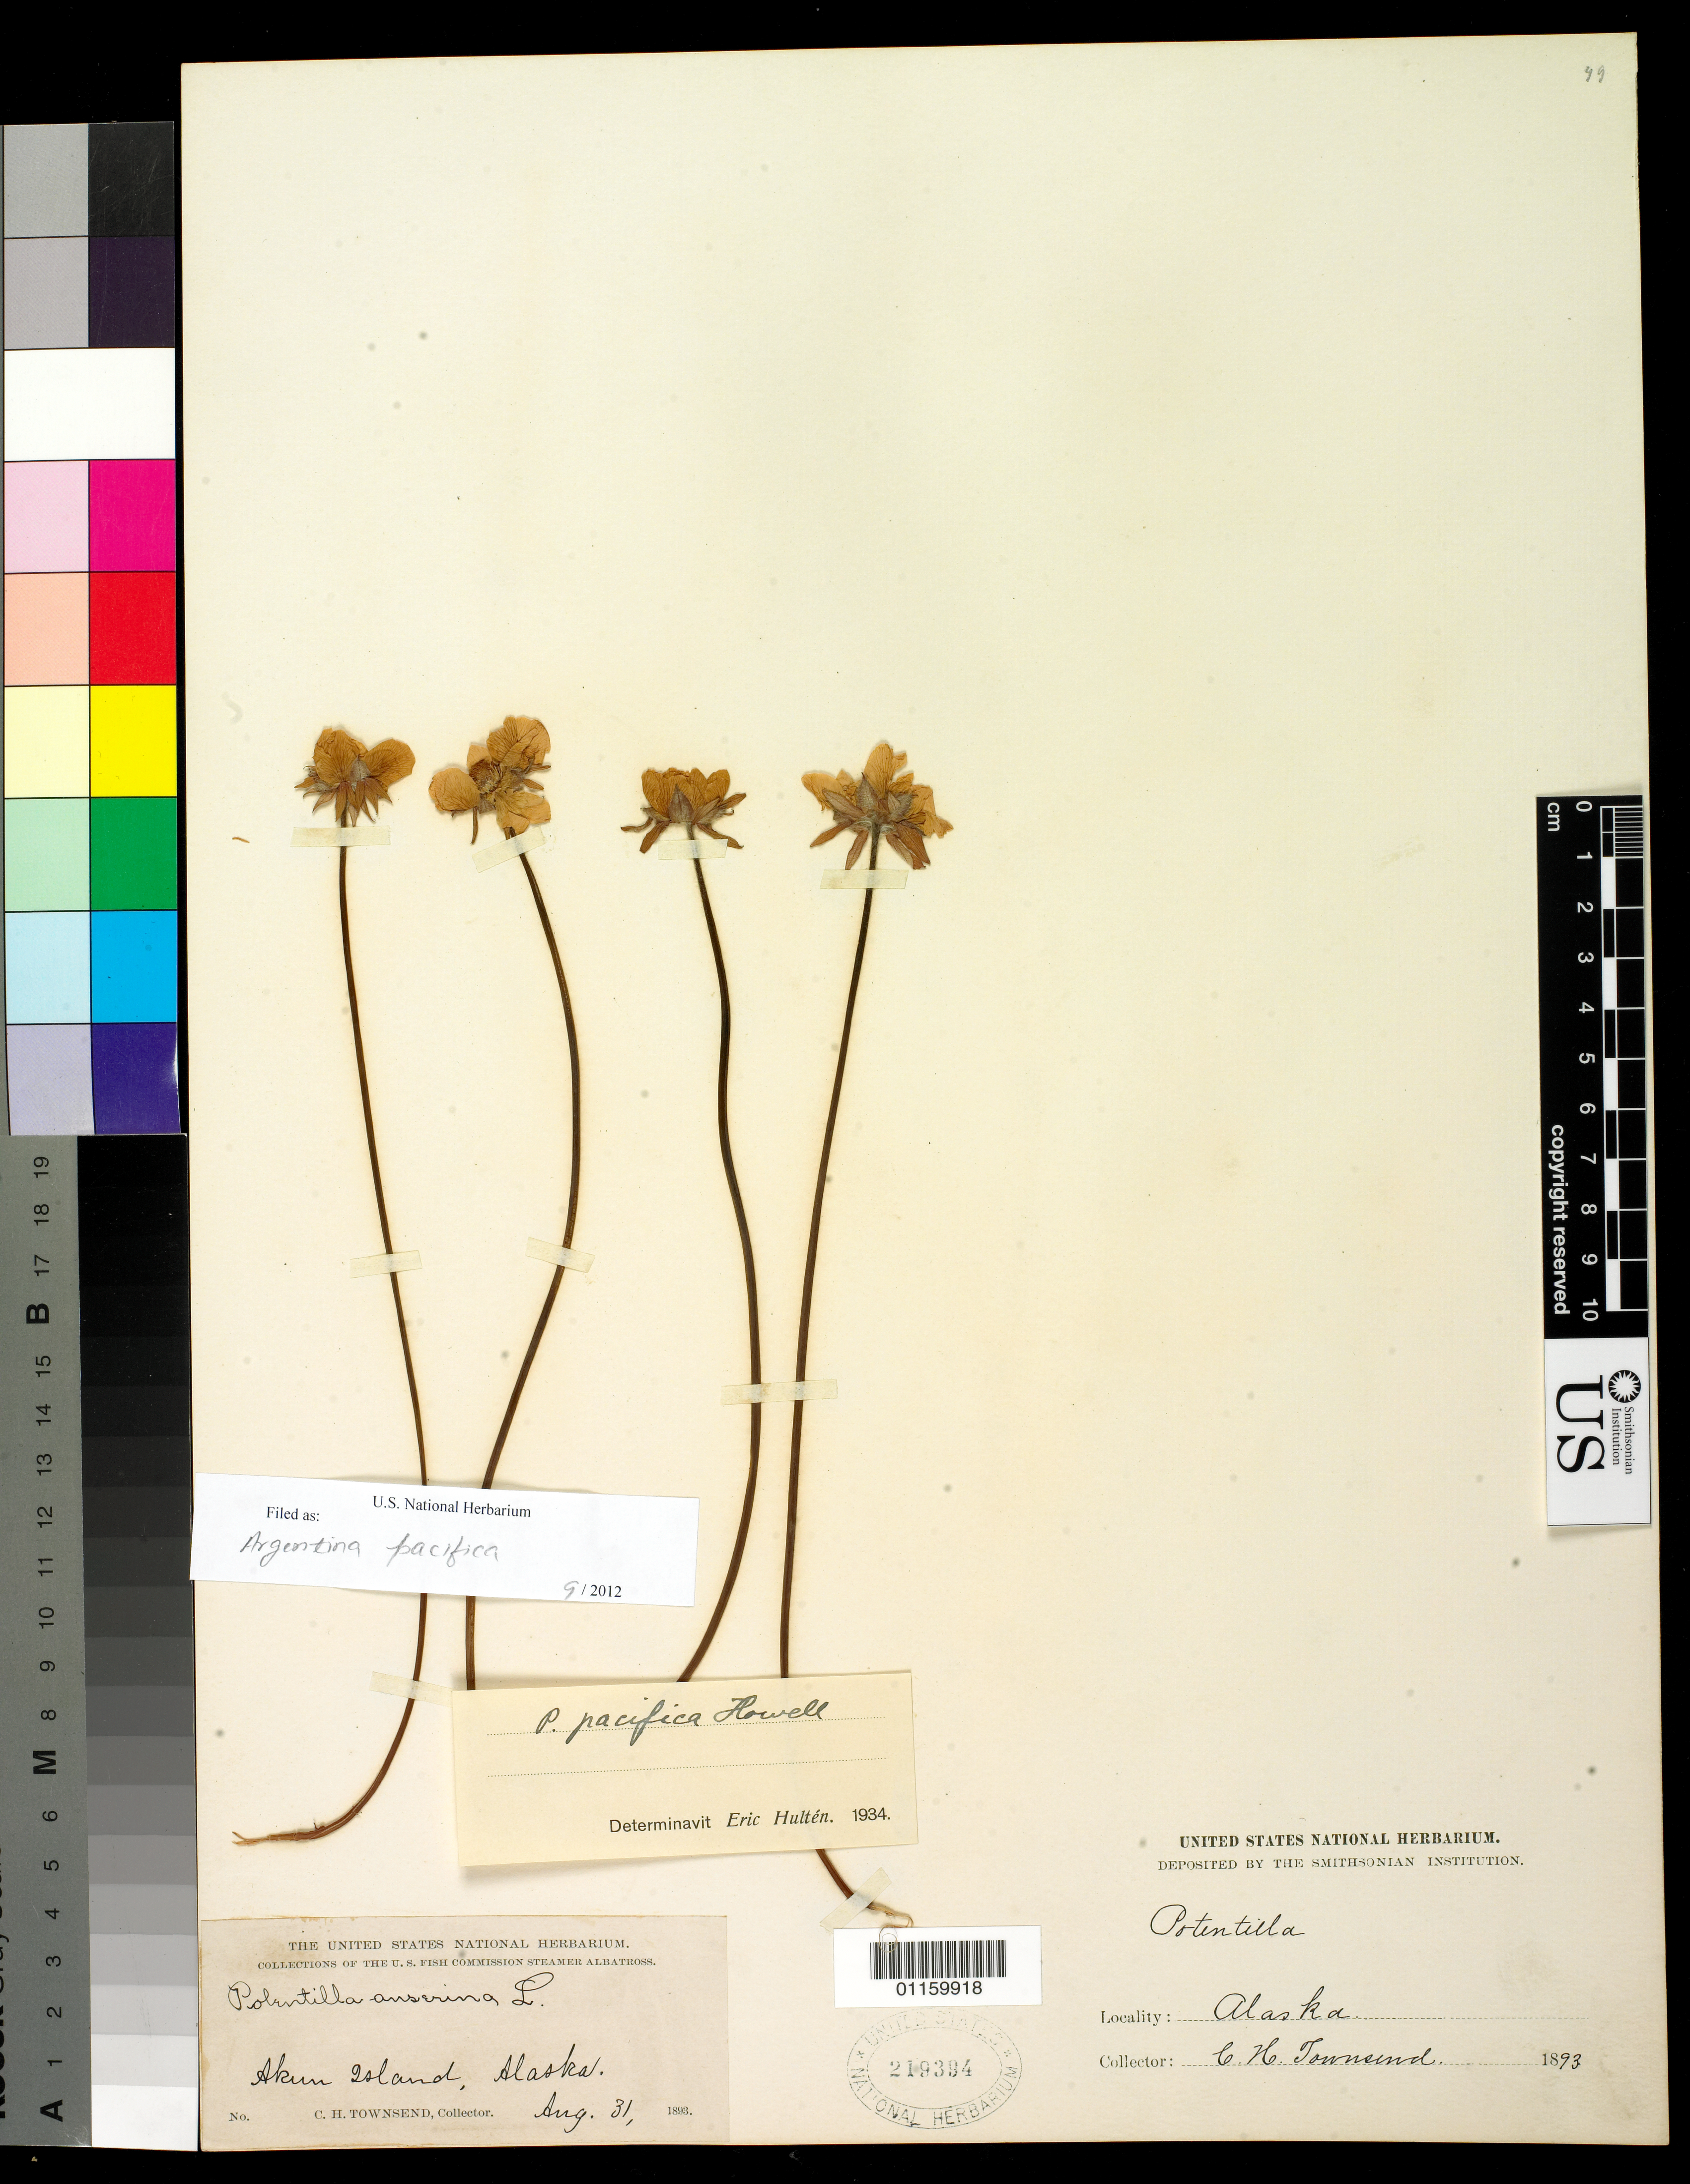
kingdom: Plantae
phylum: Tracheophyta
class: Magnoliopsida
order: Rosales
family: Rosaceae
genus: Argentina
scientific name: Argentina subarctica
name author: Rydb.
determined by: Strong, Mark T., (BOT), Smithsonian Institution - National Museum of Natural History (UNITED STATES)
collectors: C. H. Townsend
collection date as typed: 31 Aug 1893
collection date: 1893-08-31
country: United States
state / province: Alaska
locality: Akun Island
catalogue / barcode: US 219394